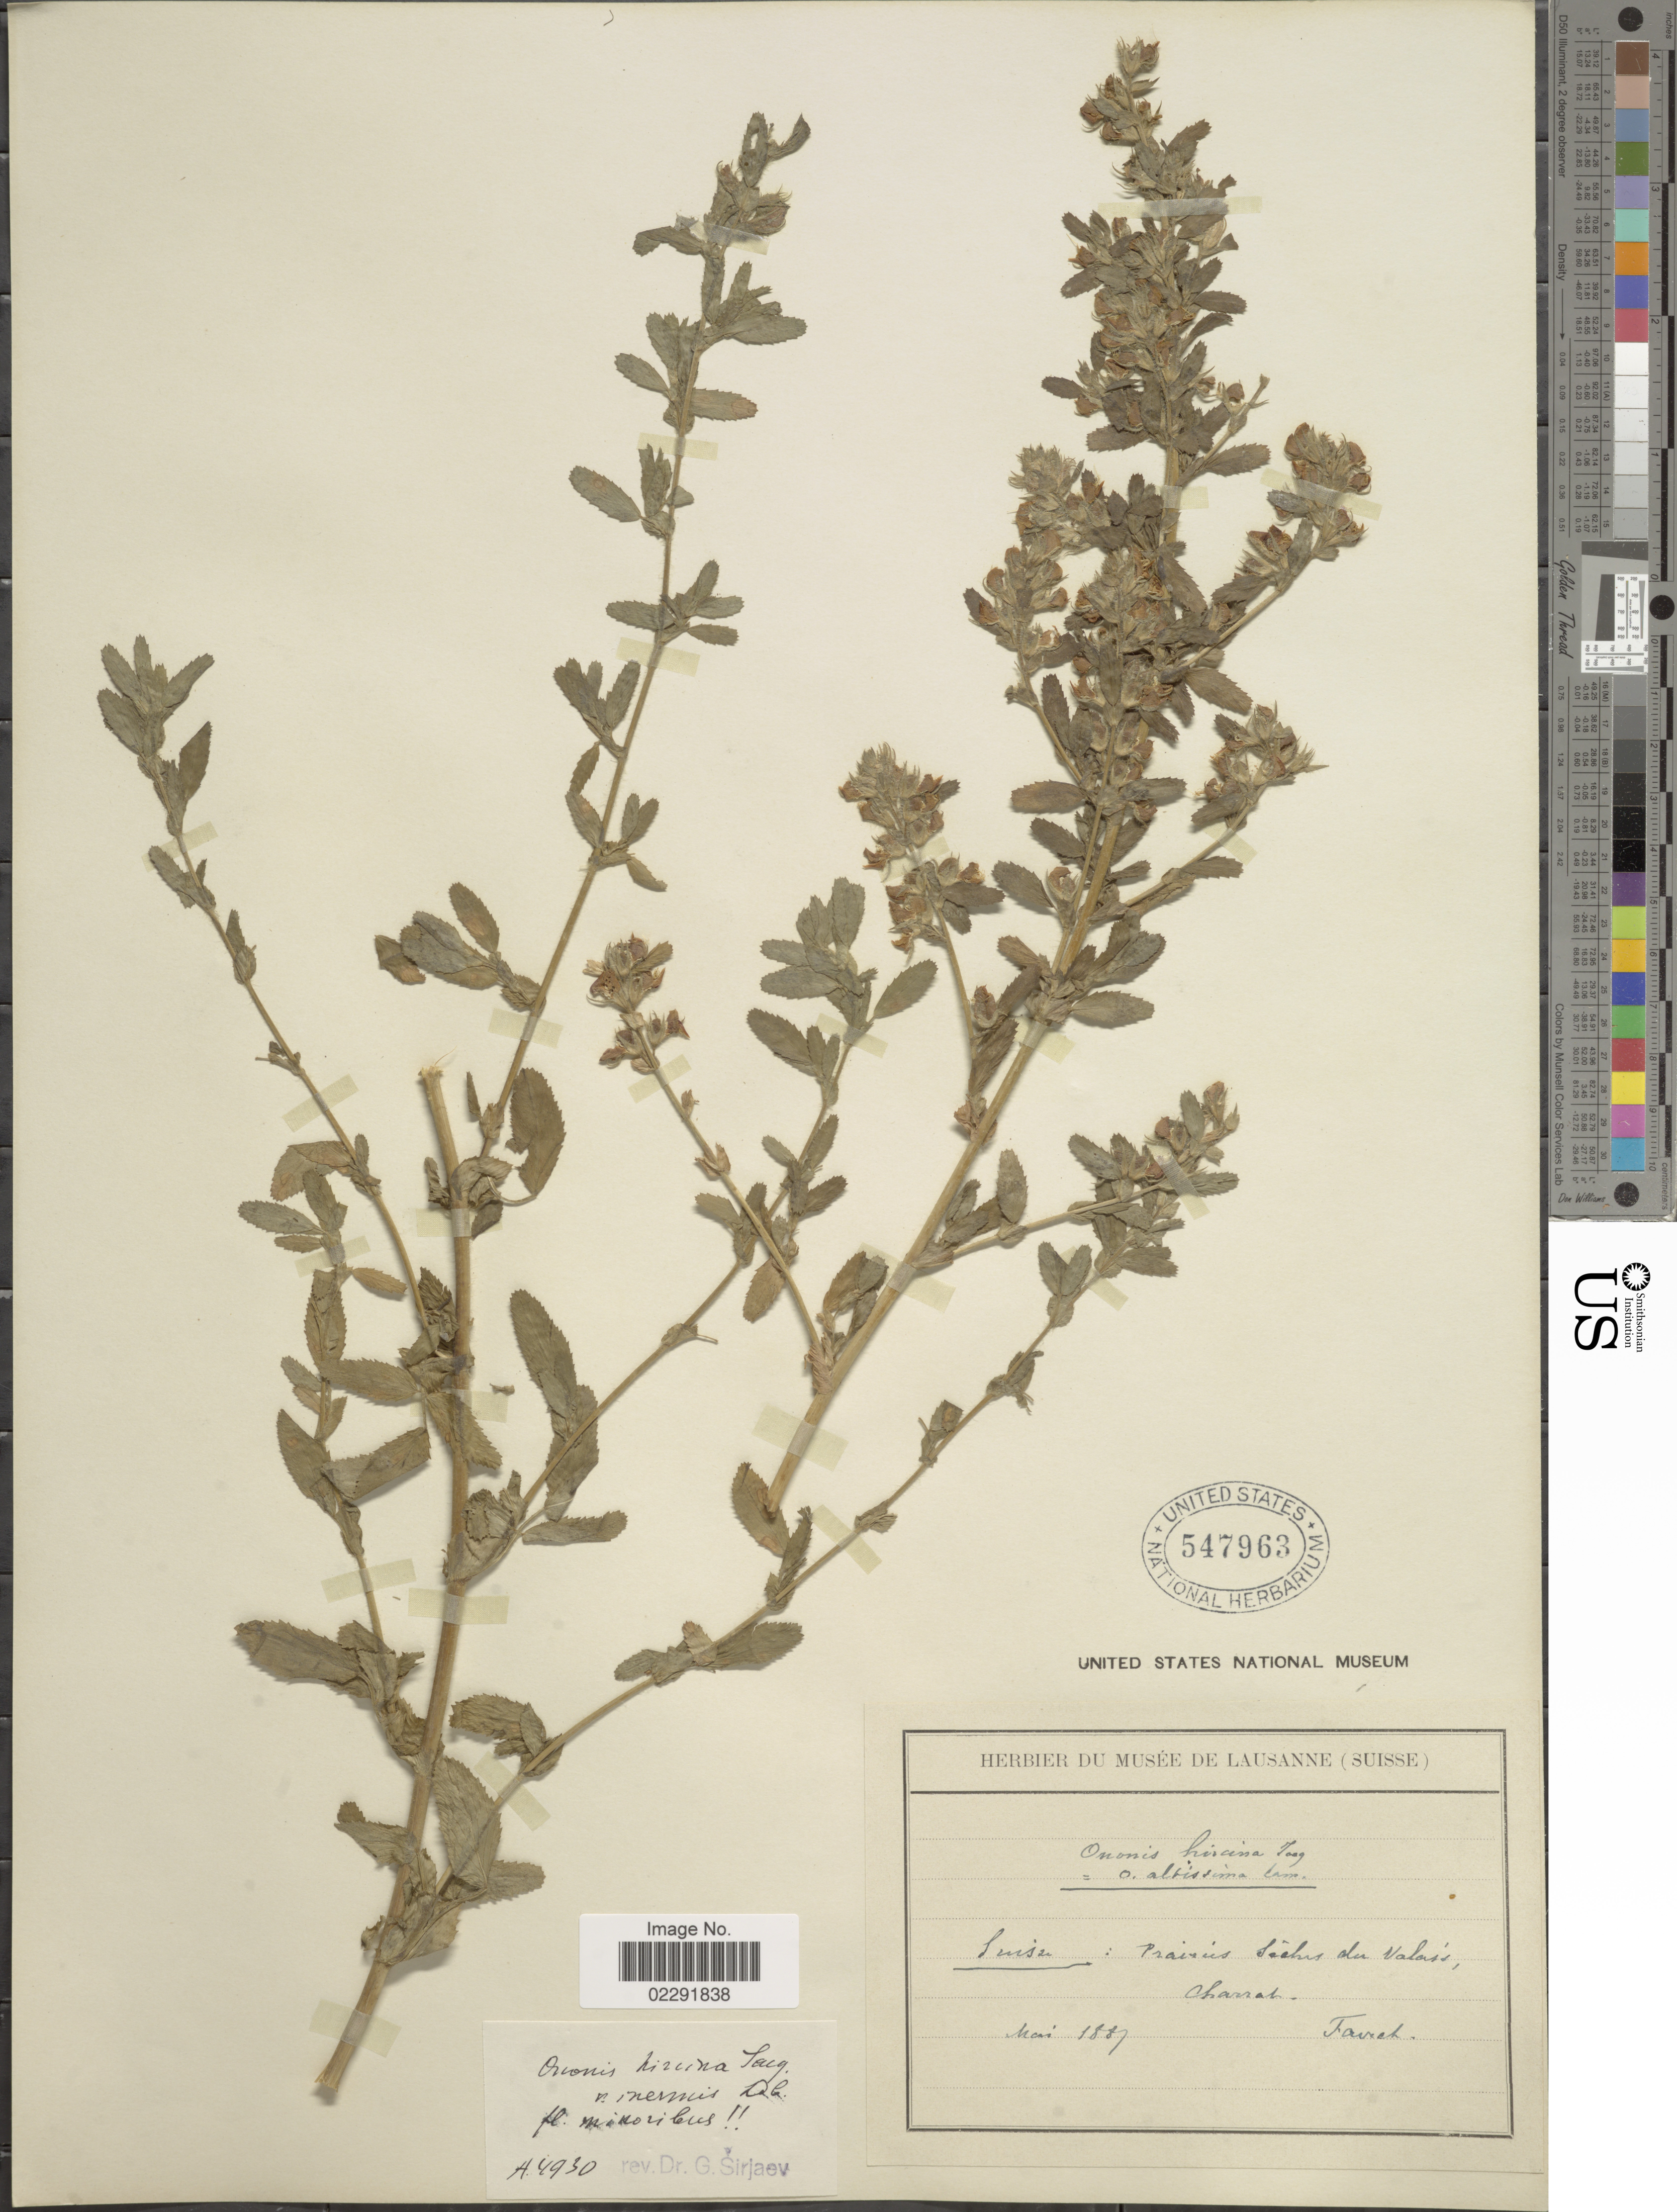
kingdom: Plantae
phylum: Tracheophyta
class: Magnoliopsida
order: Fabales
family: Fabaceae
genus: Ononis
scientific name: Ononis hircina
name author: Jacq.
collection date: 1887-05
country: Switzerland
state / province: Valais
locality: Suisse: Prairies sèches du Valais, Charrat.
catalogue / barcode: US 547963